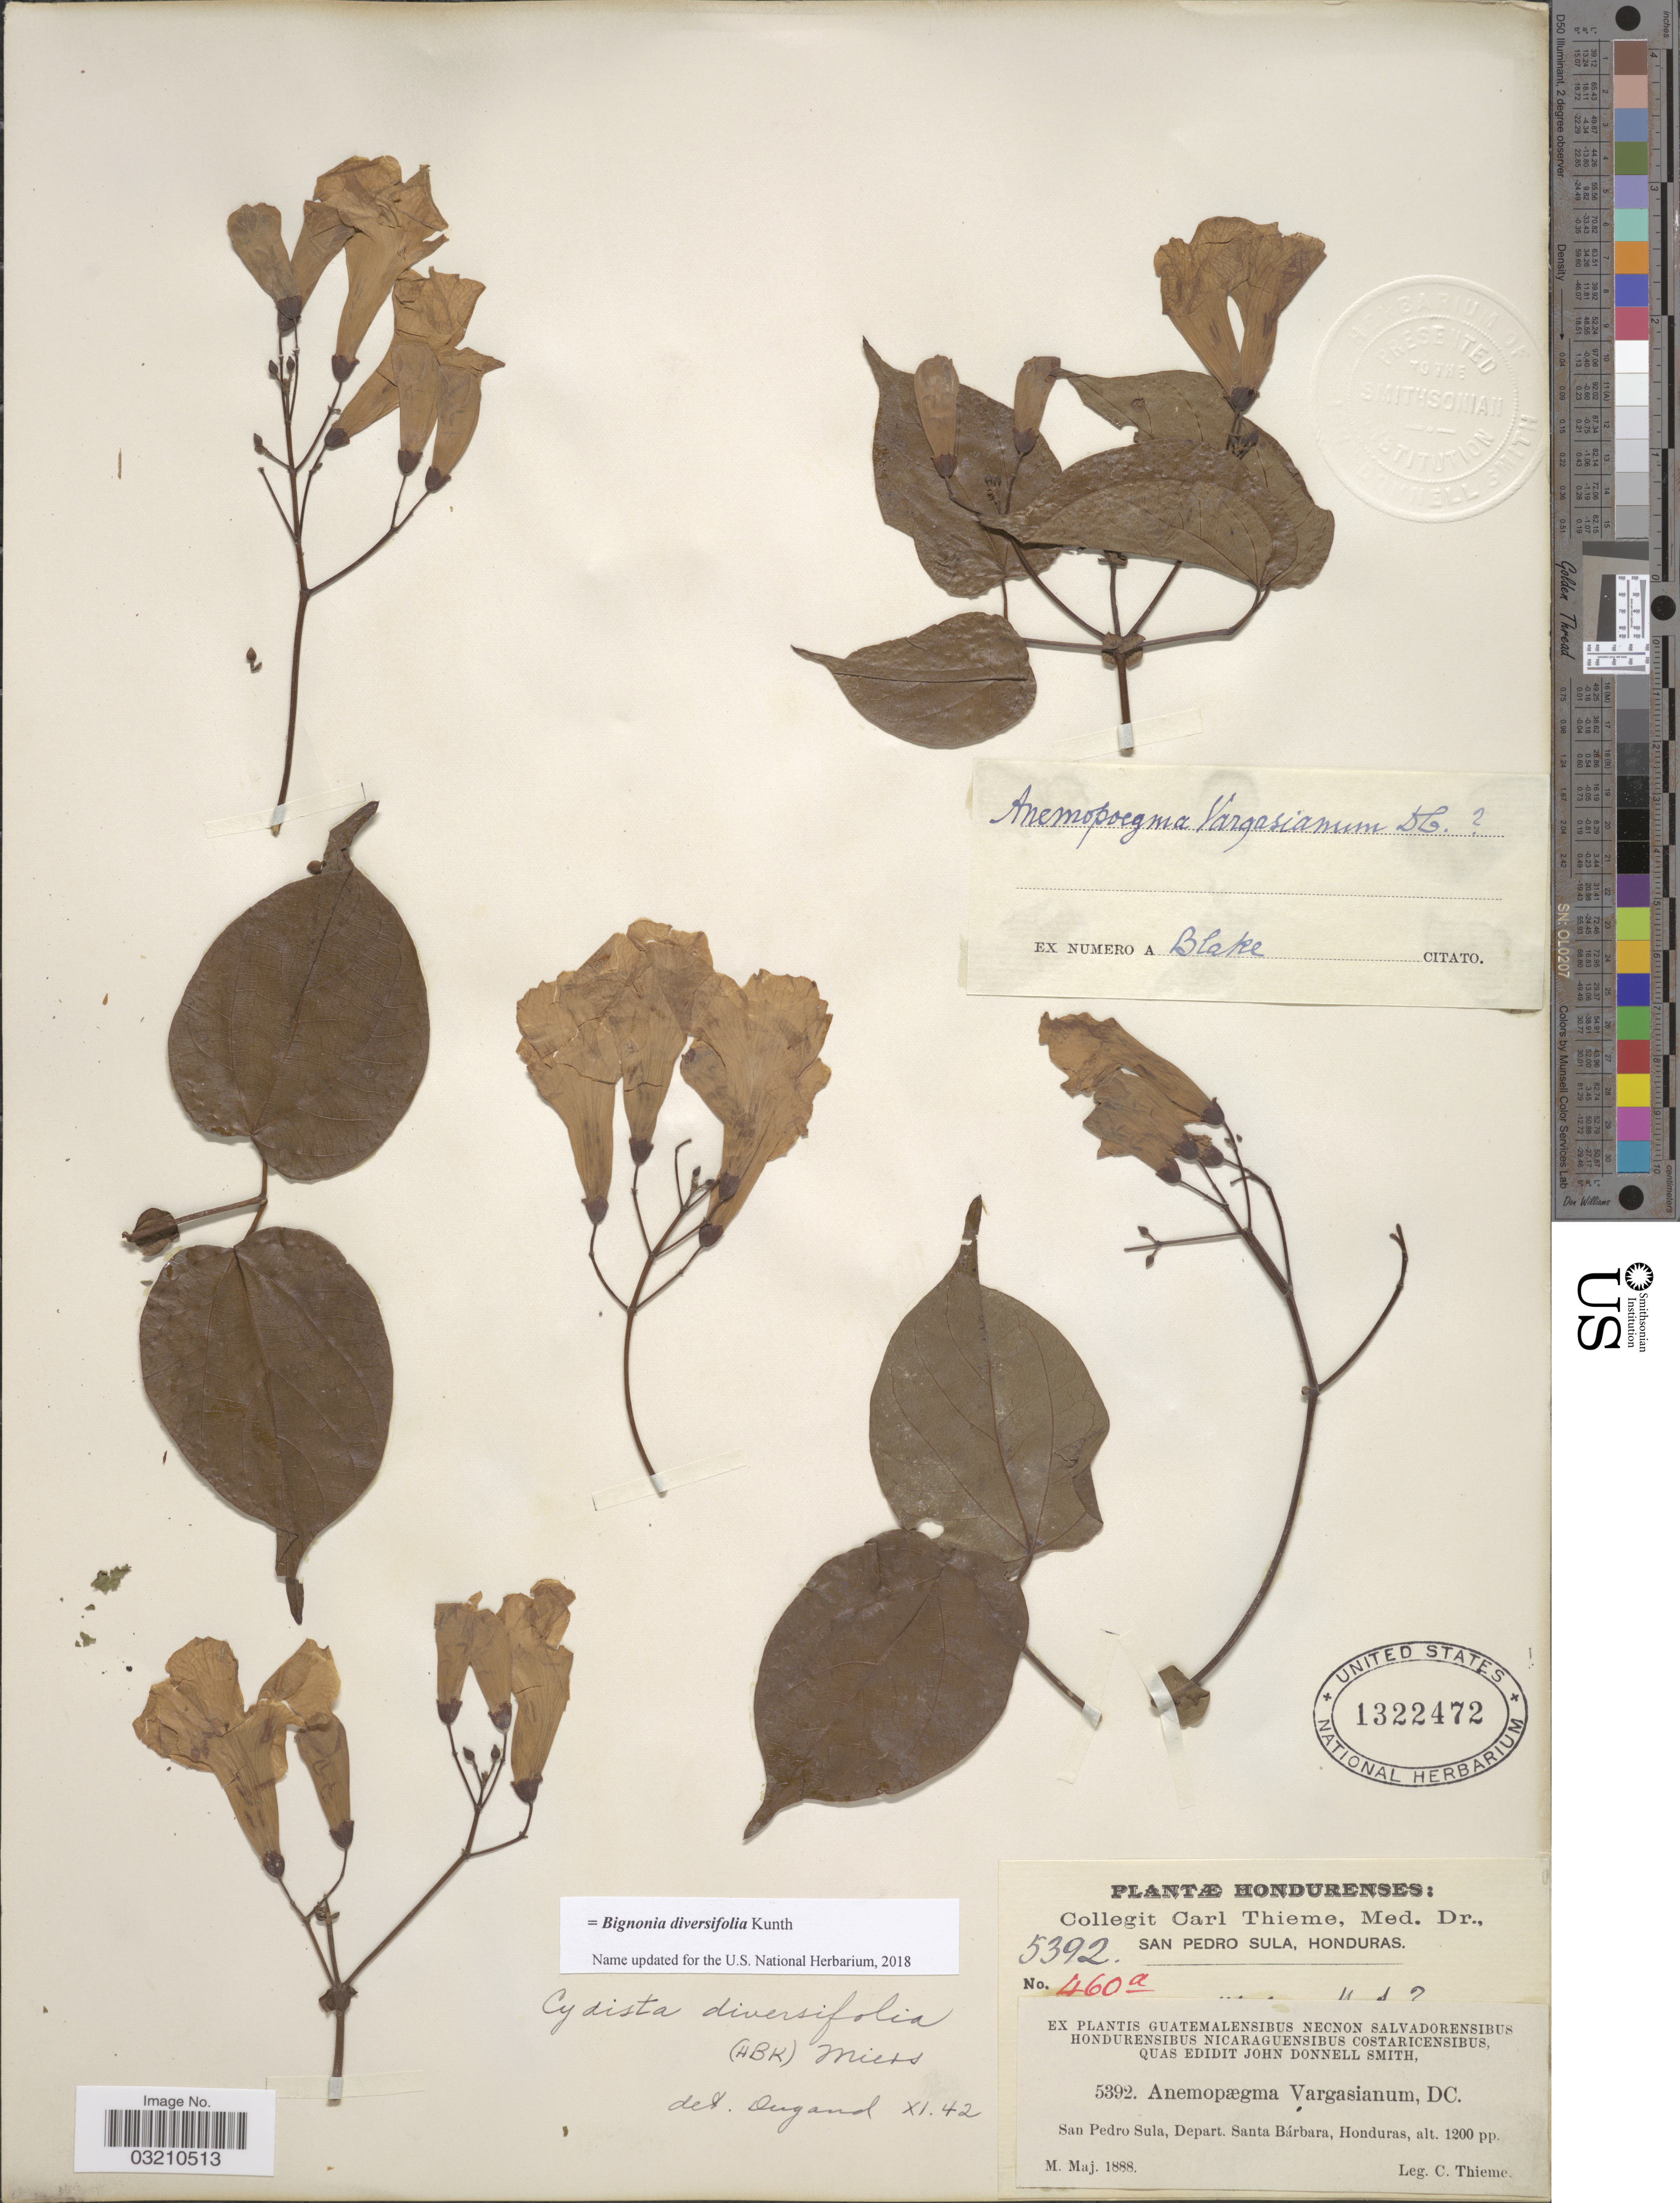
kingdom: Plantae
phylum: Tracheophyta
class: Magnoliopsida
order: Lamiales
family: Bignoniaceae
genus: Bignonia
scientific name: Bignonia diversifolia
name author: Kunth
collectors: C. Thieme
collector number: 5392/460a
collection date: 1888-05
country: Honduras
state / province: Santa Bárbara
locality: San Pedro Sula, Depart. Santa Bárbara.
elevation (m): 366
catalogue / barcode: US 1322472